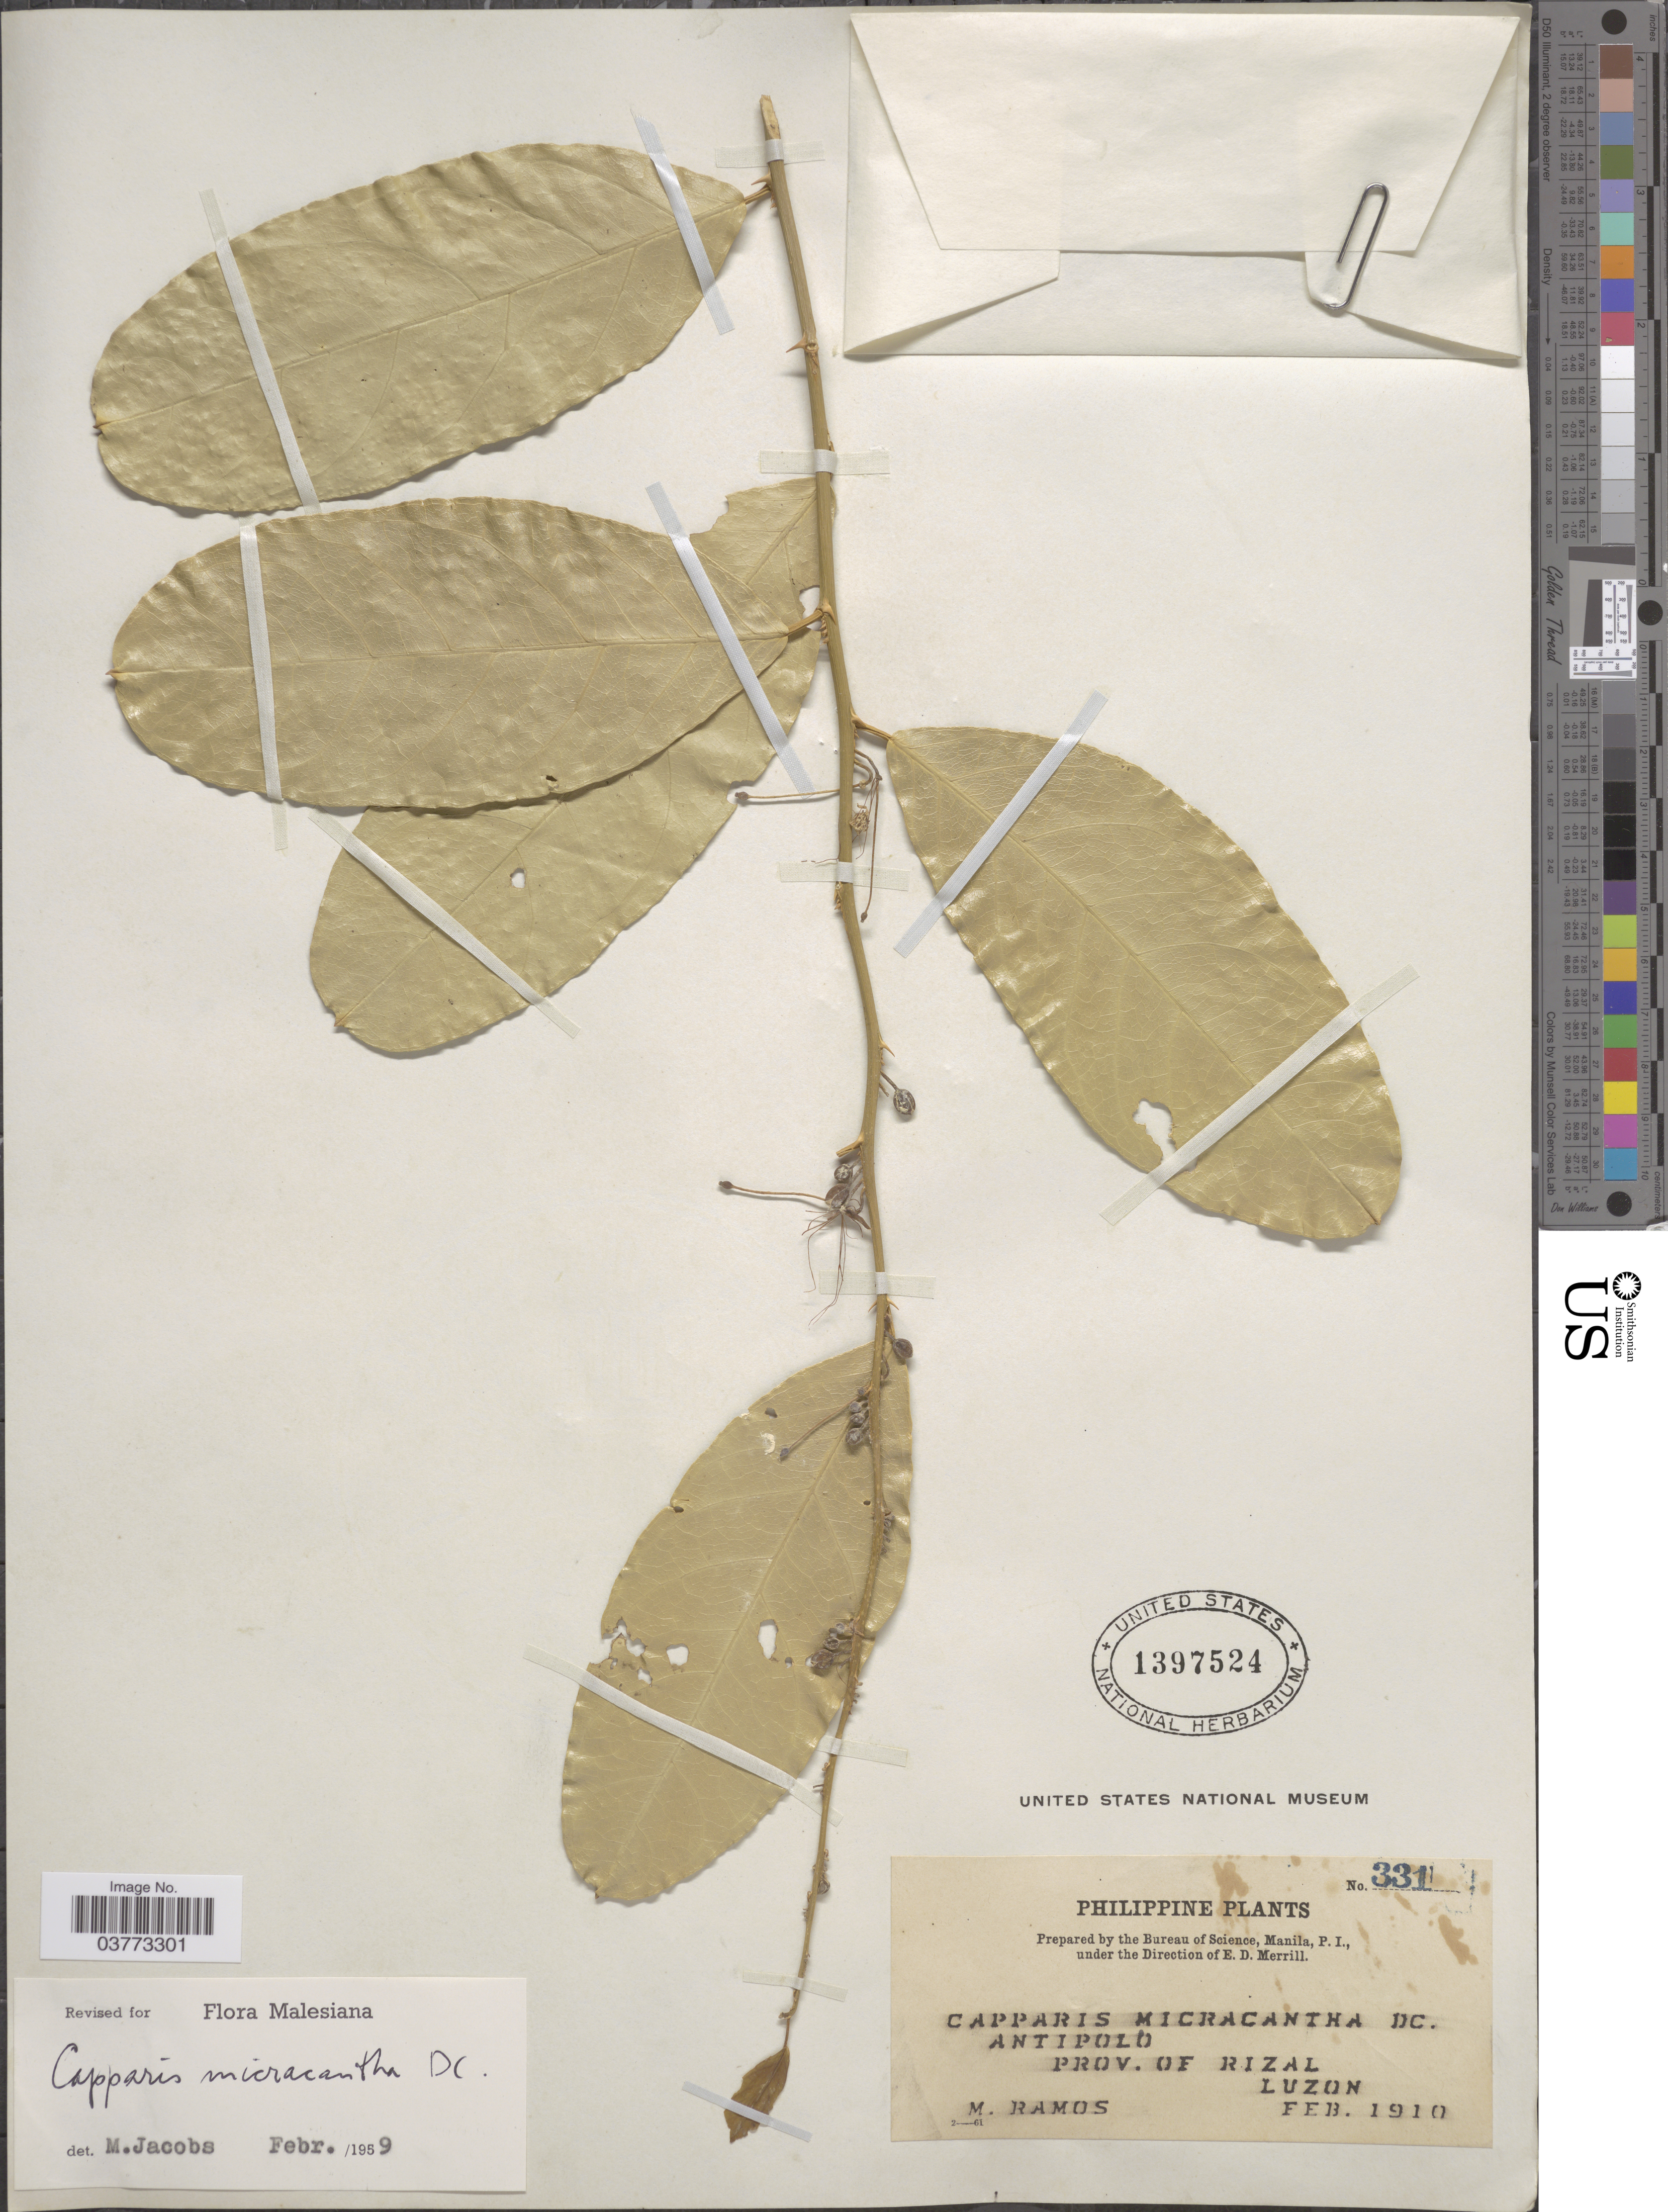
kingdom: Plantae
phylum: Tracheophyta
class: Magnoliopsida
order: Brassicales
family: Capparaceae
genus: Capparis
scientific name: Capparis micrantha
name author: A. Rich.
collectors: M. Ramos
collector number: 331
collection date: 1910-02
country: Philippines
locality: Antipolo. Prov. of Rizal. Luzon.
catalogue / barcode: US 1397524